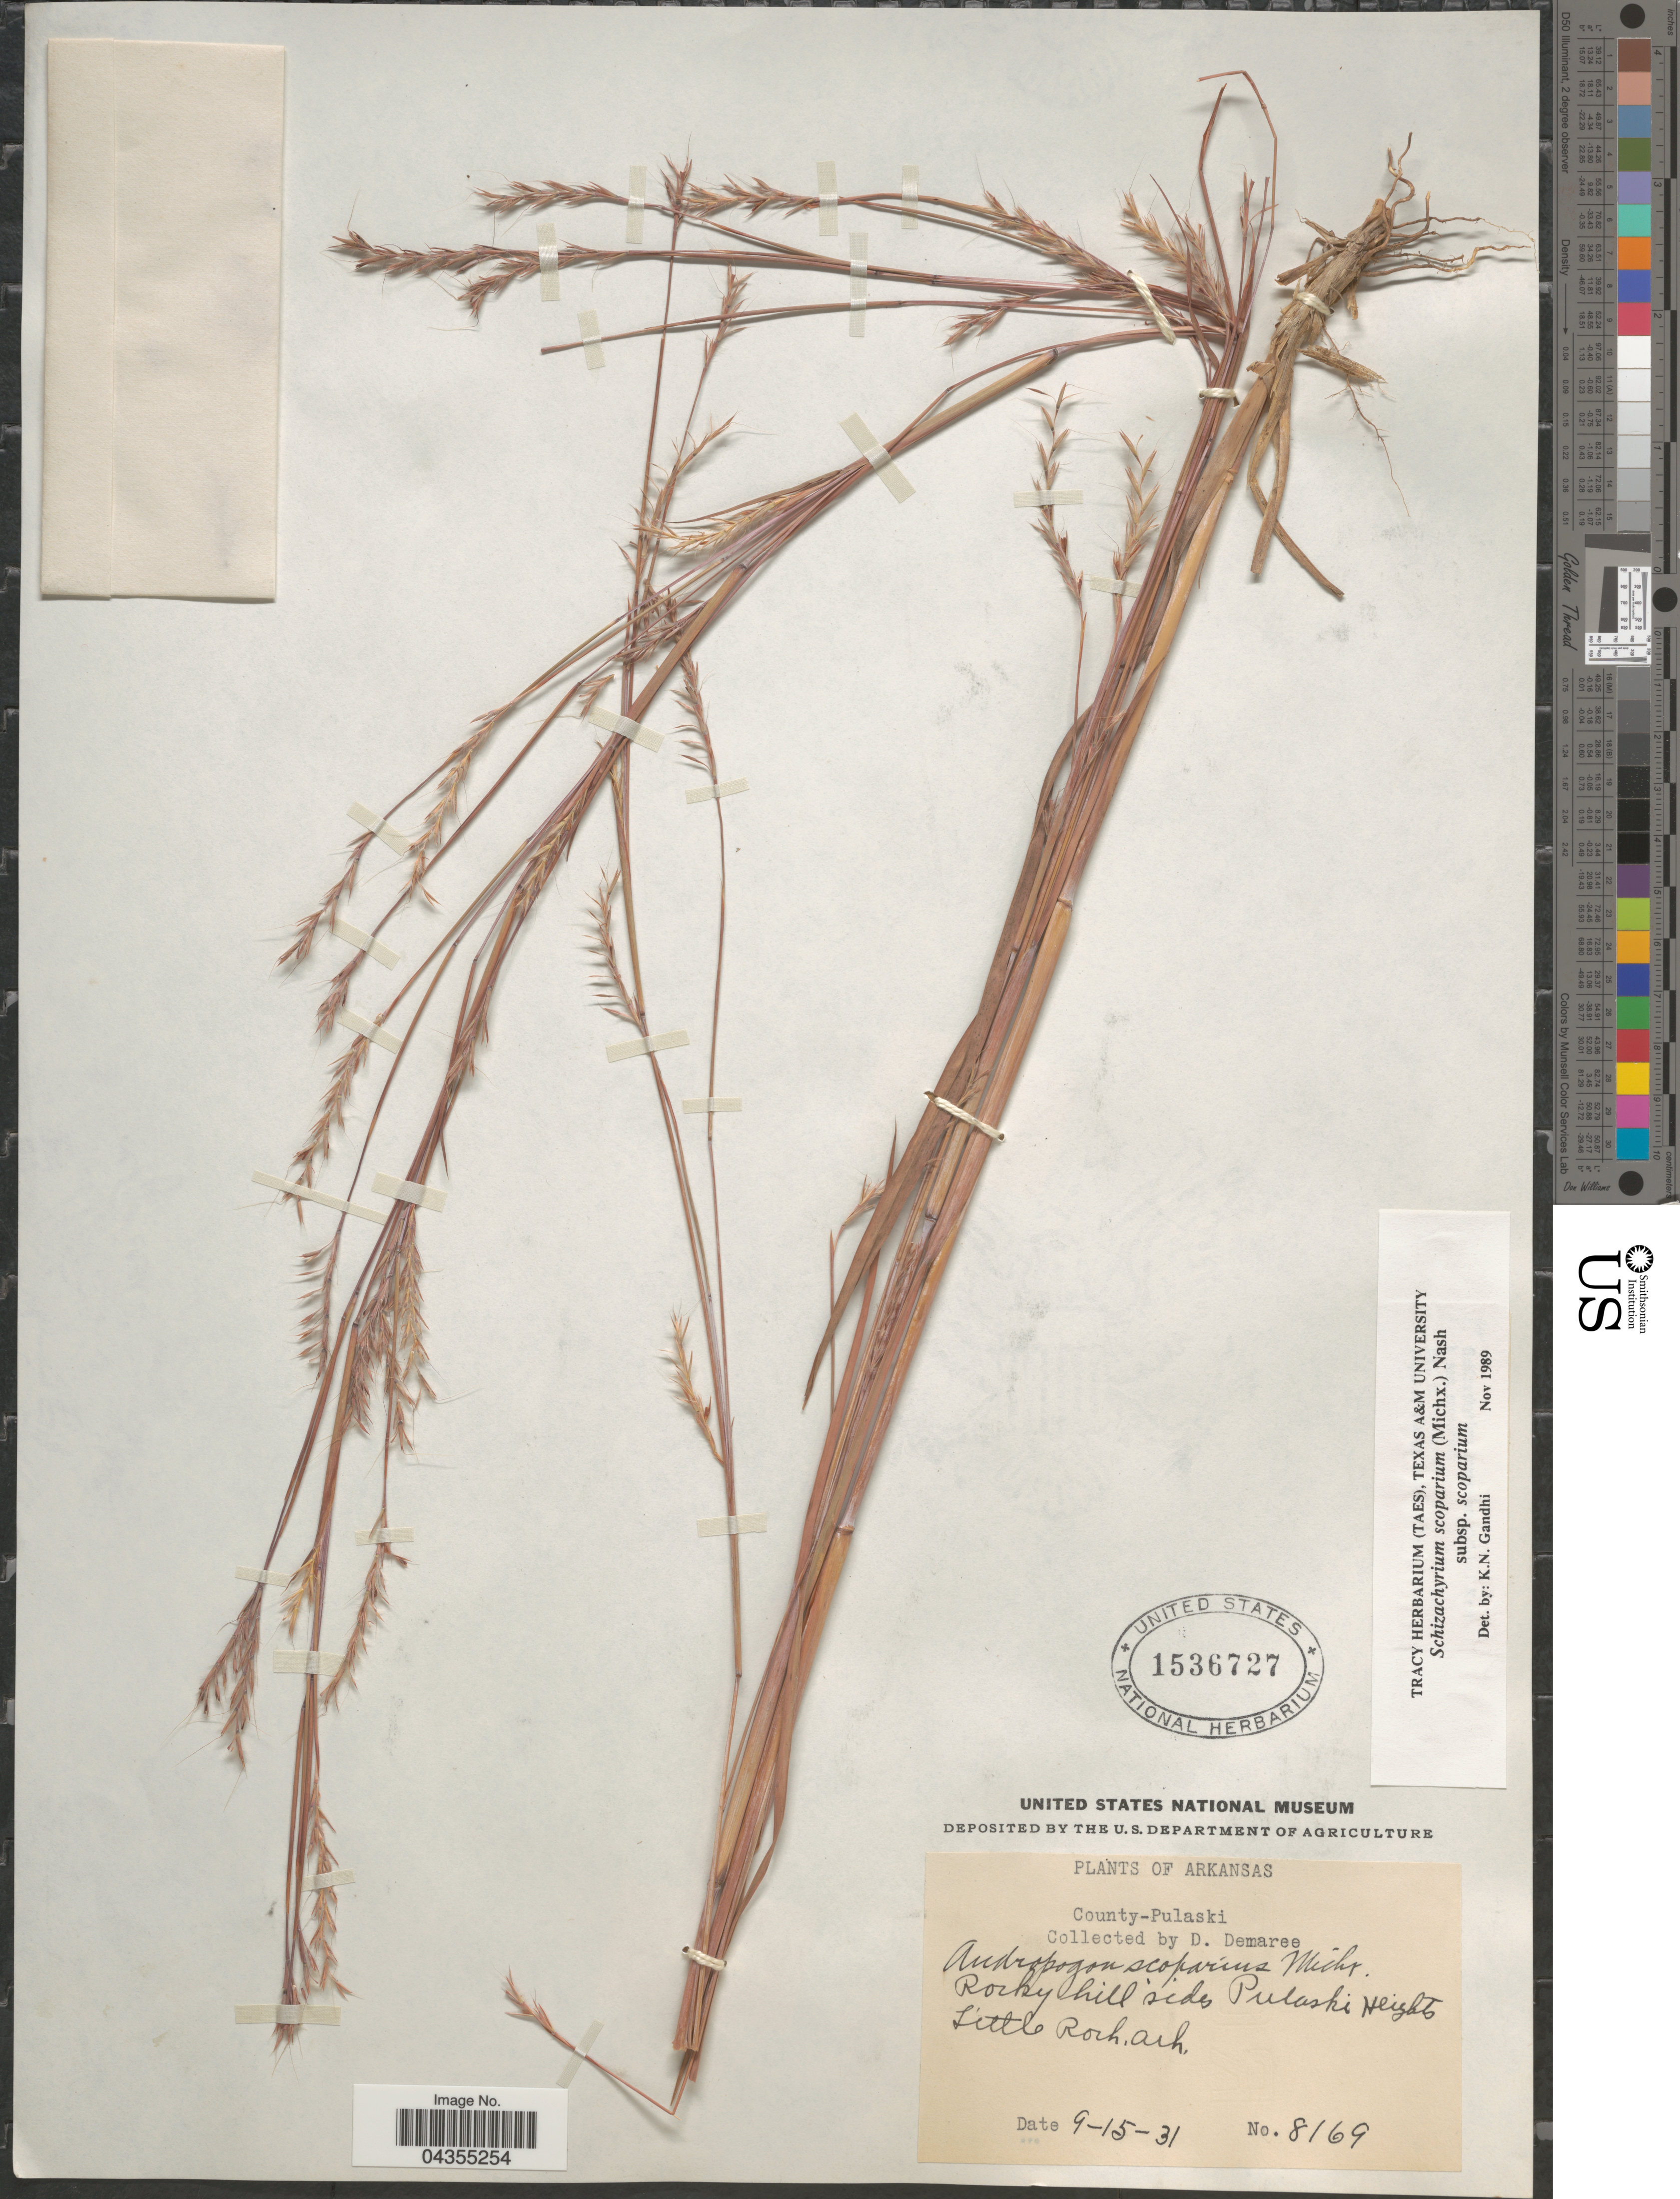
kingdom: Plantae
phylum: Tracheophyta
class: Liliopsida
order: Poales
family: Poaceae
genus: Schizachyrium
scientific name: Schizachyrium scoparium var. scoparium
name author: (Michx.) Nash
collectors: D. Demaree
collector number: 8169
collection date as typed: Transcribed d/m/y: 15/9/31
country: United States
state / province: Arkansas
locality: County-Pulaski. Rocky hillsides Pulaski Heights. Little Rock.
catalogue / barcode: US 1536727